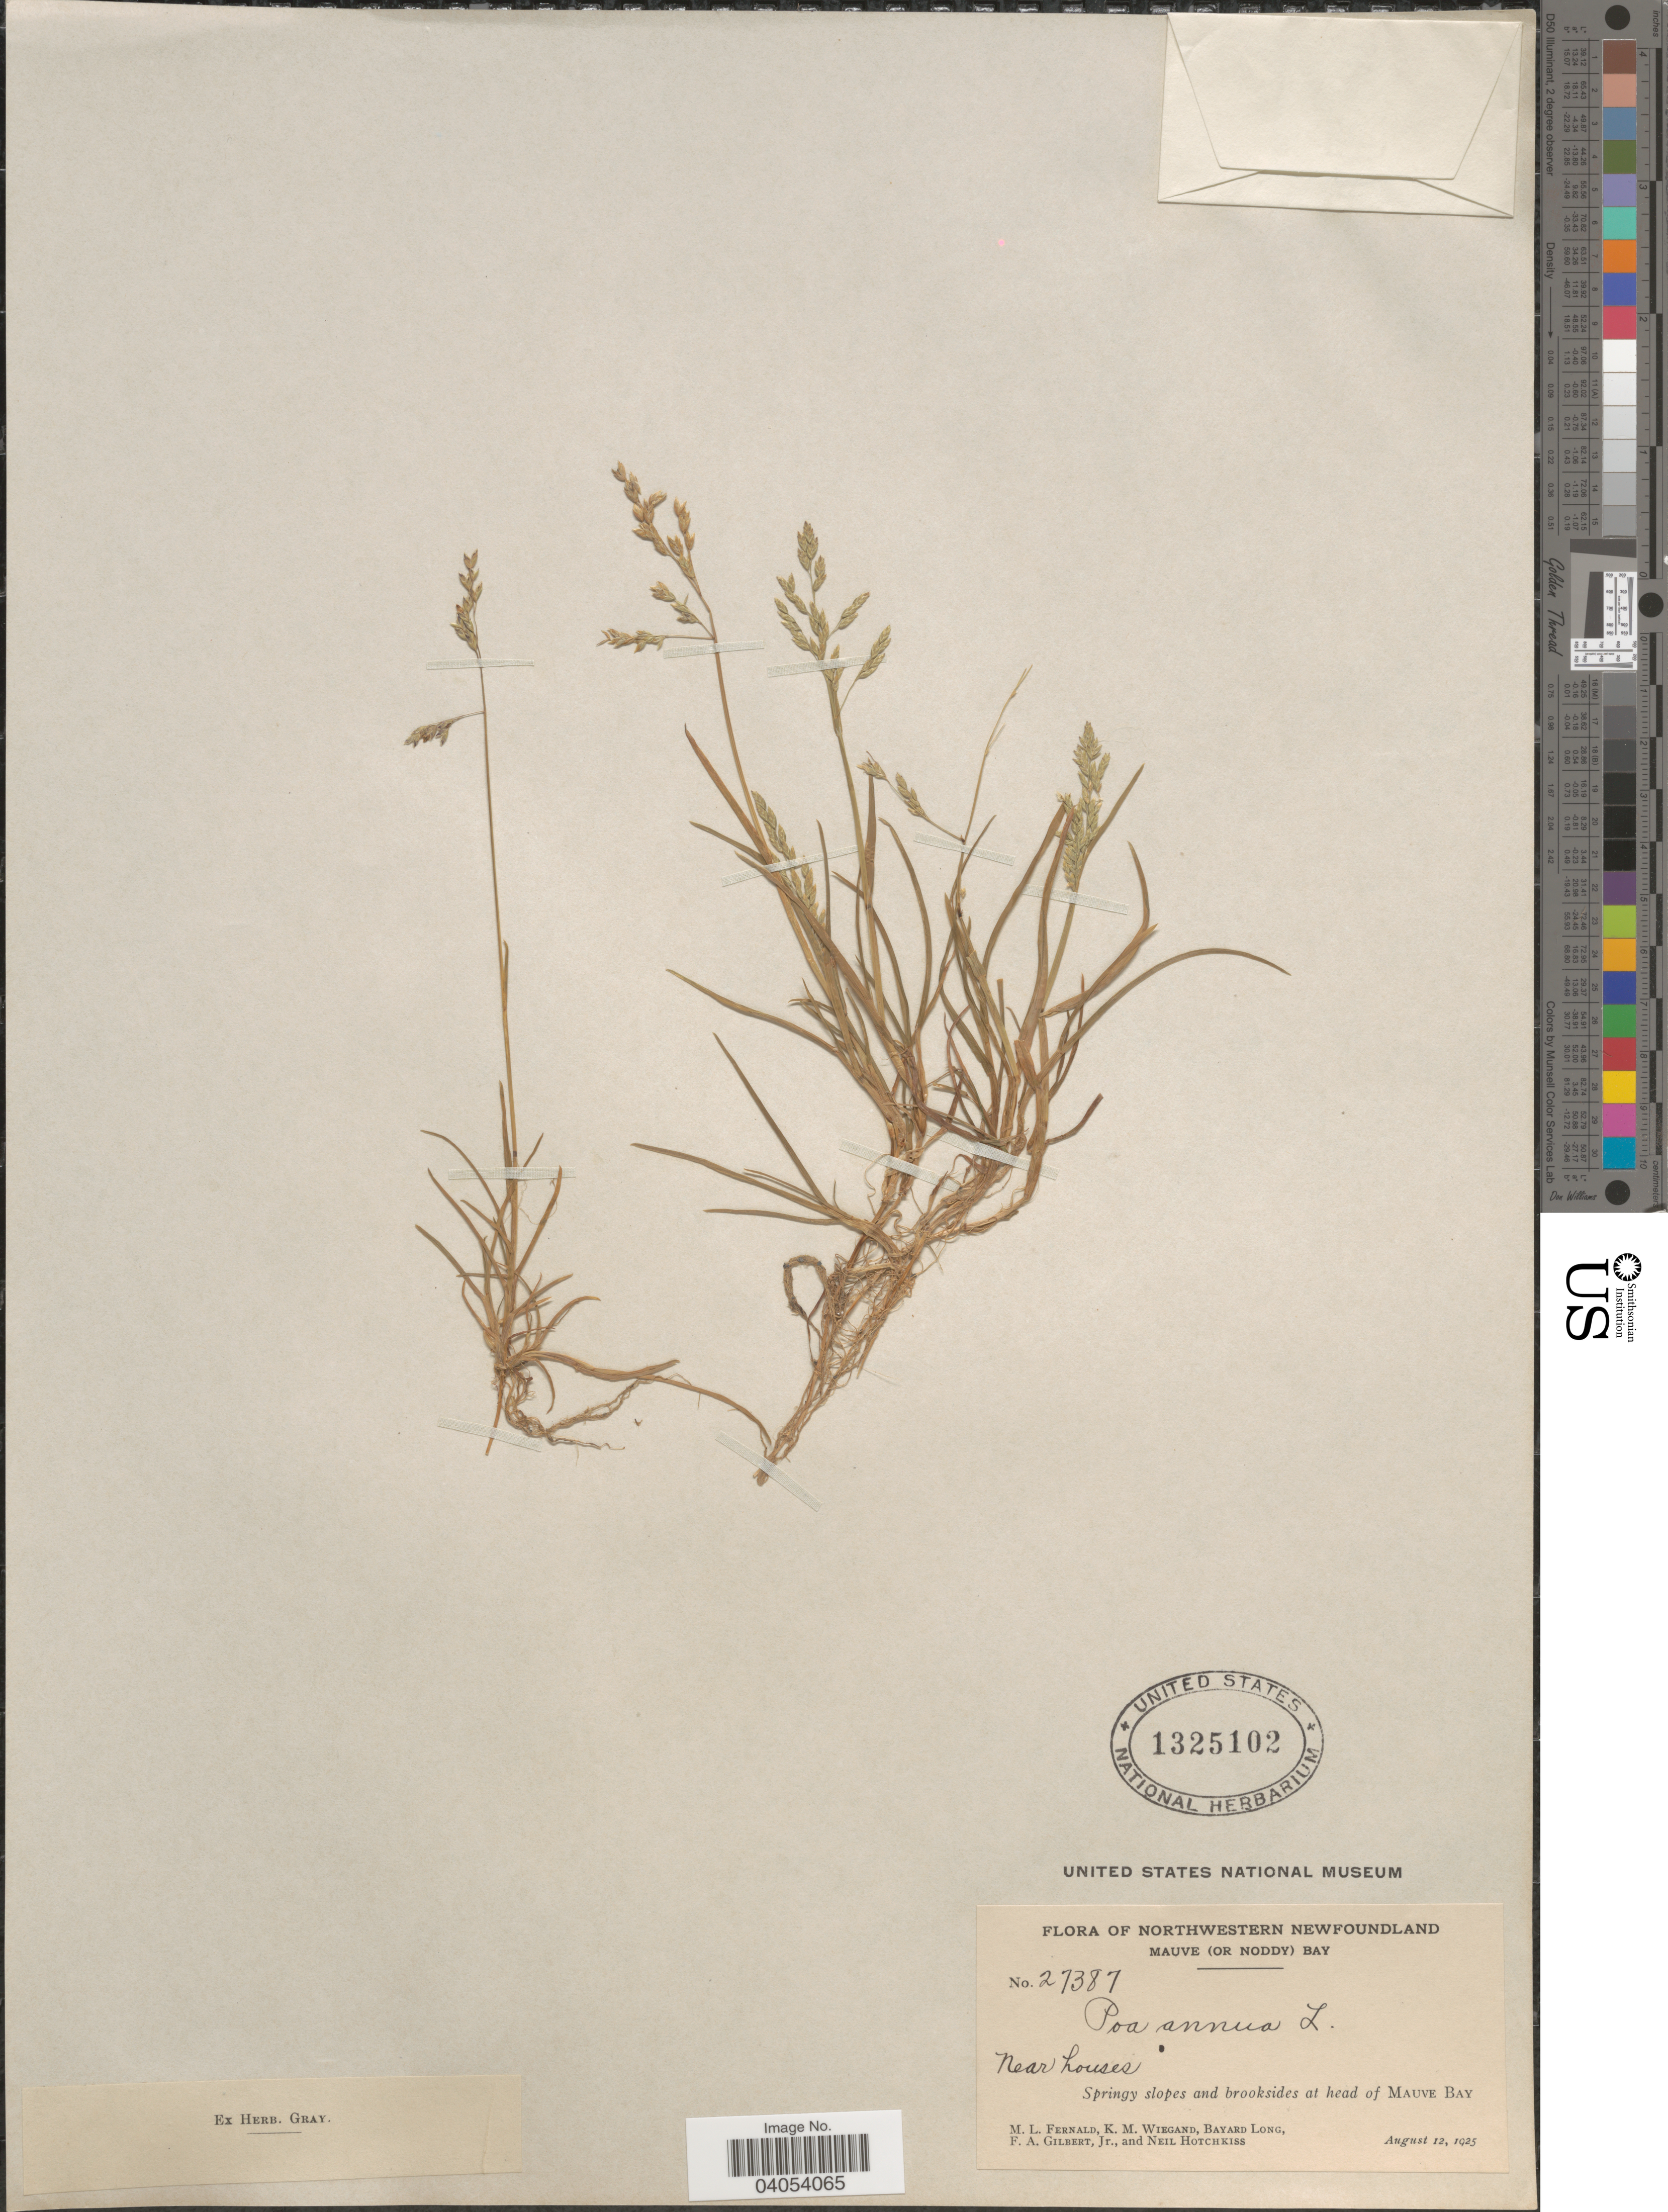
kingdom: Plantae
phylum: Tracheophyta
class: Liliopsida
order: Poales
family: Poaceae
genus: Poa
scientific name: Poa annua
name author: L.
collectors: M. L. Fernald, K. M. Wiegand, B. Long, F. A. Gilbert & N. Hotchkiss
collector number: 27387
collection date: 1925-08-12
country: Canada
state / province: Newfoundland and Labrador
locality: Northwestern Newfoundland. Mauve (or Noddy) Bay. Near houses. At head of Mauve Bay.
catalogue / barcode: US 1325102